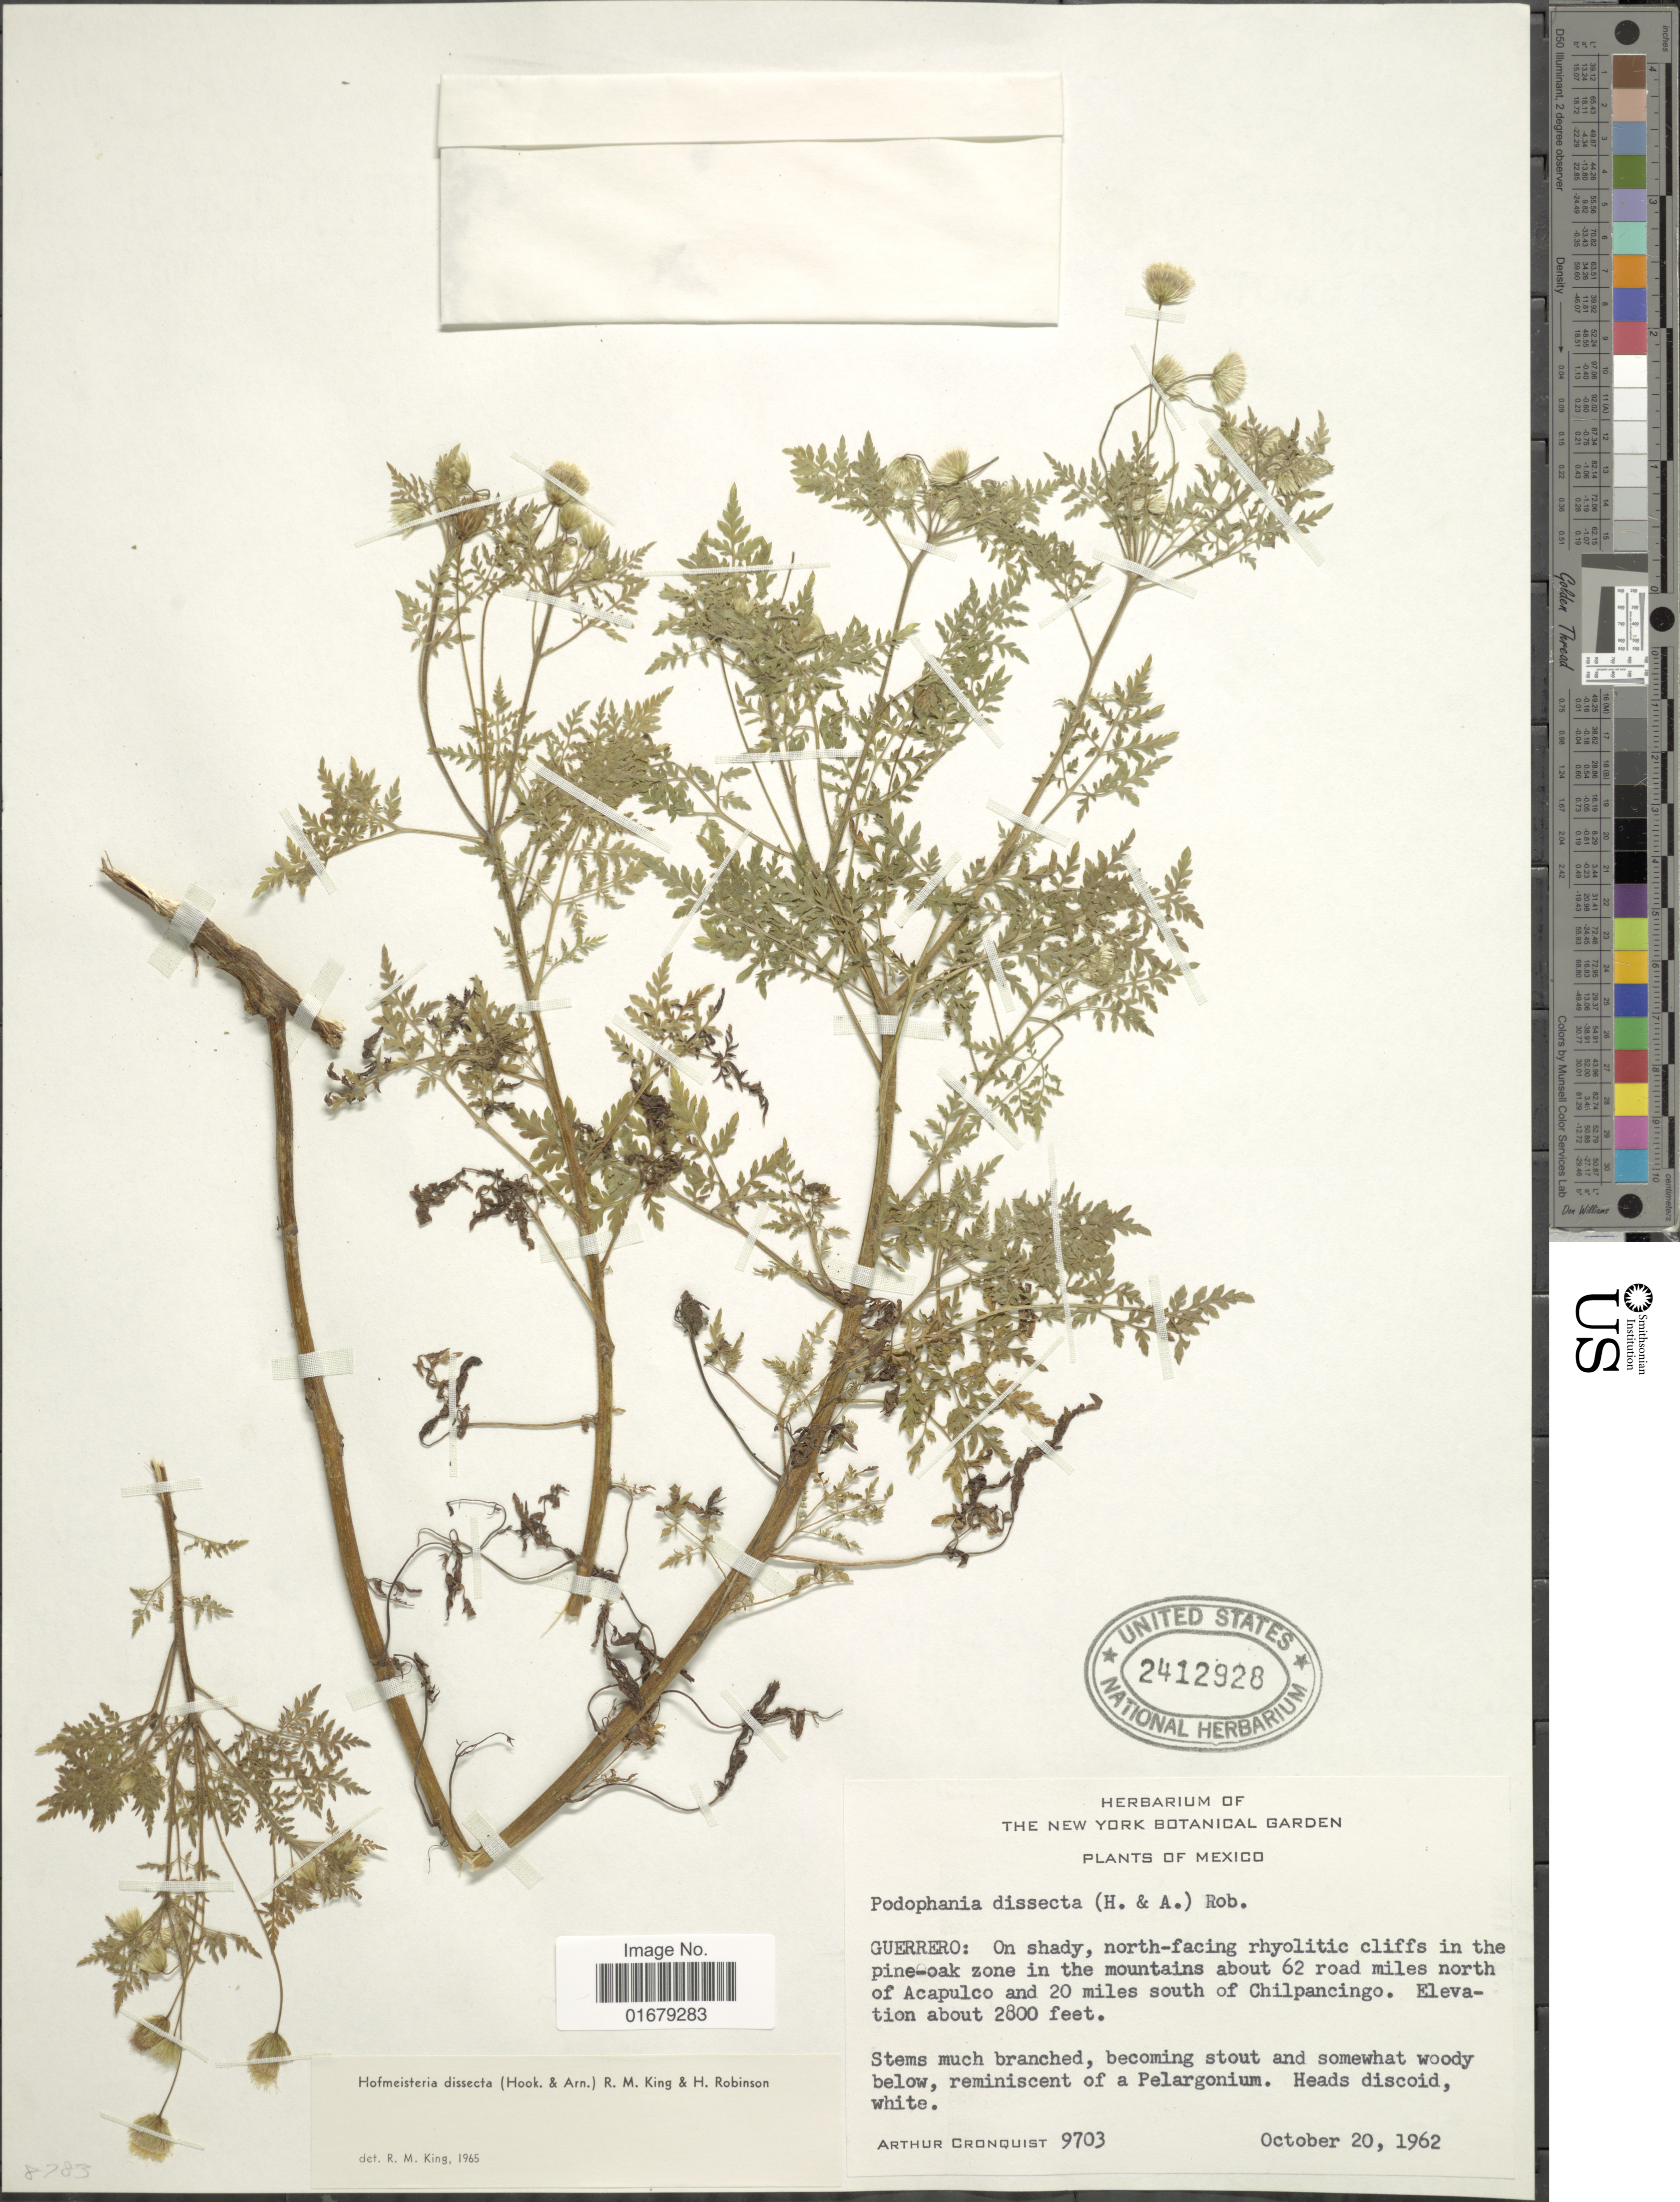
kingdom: Plantae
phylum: Tracheophyta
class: Magnoliopsida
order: Asterales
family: Asteraceae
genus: Hofmeisteria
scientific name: Hofmeisteria dissecta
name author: (Hook.) R.M. King & H. Rob.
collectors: A. J. Cronquist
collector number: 9703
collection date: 1962-10-20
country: Mexico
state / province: Guerrero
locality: North - facing, rhyolitic cliffs in the pine - oak zone in the mountains about 62 road miles north of Acupulco and 20 miles south of Chilpancingo.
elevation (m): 853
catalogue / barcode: US 2412928